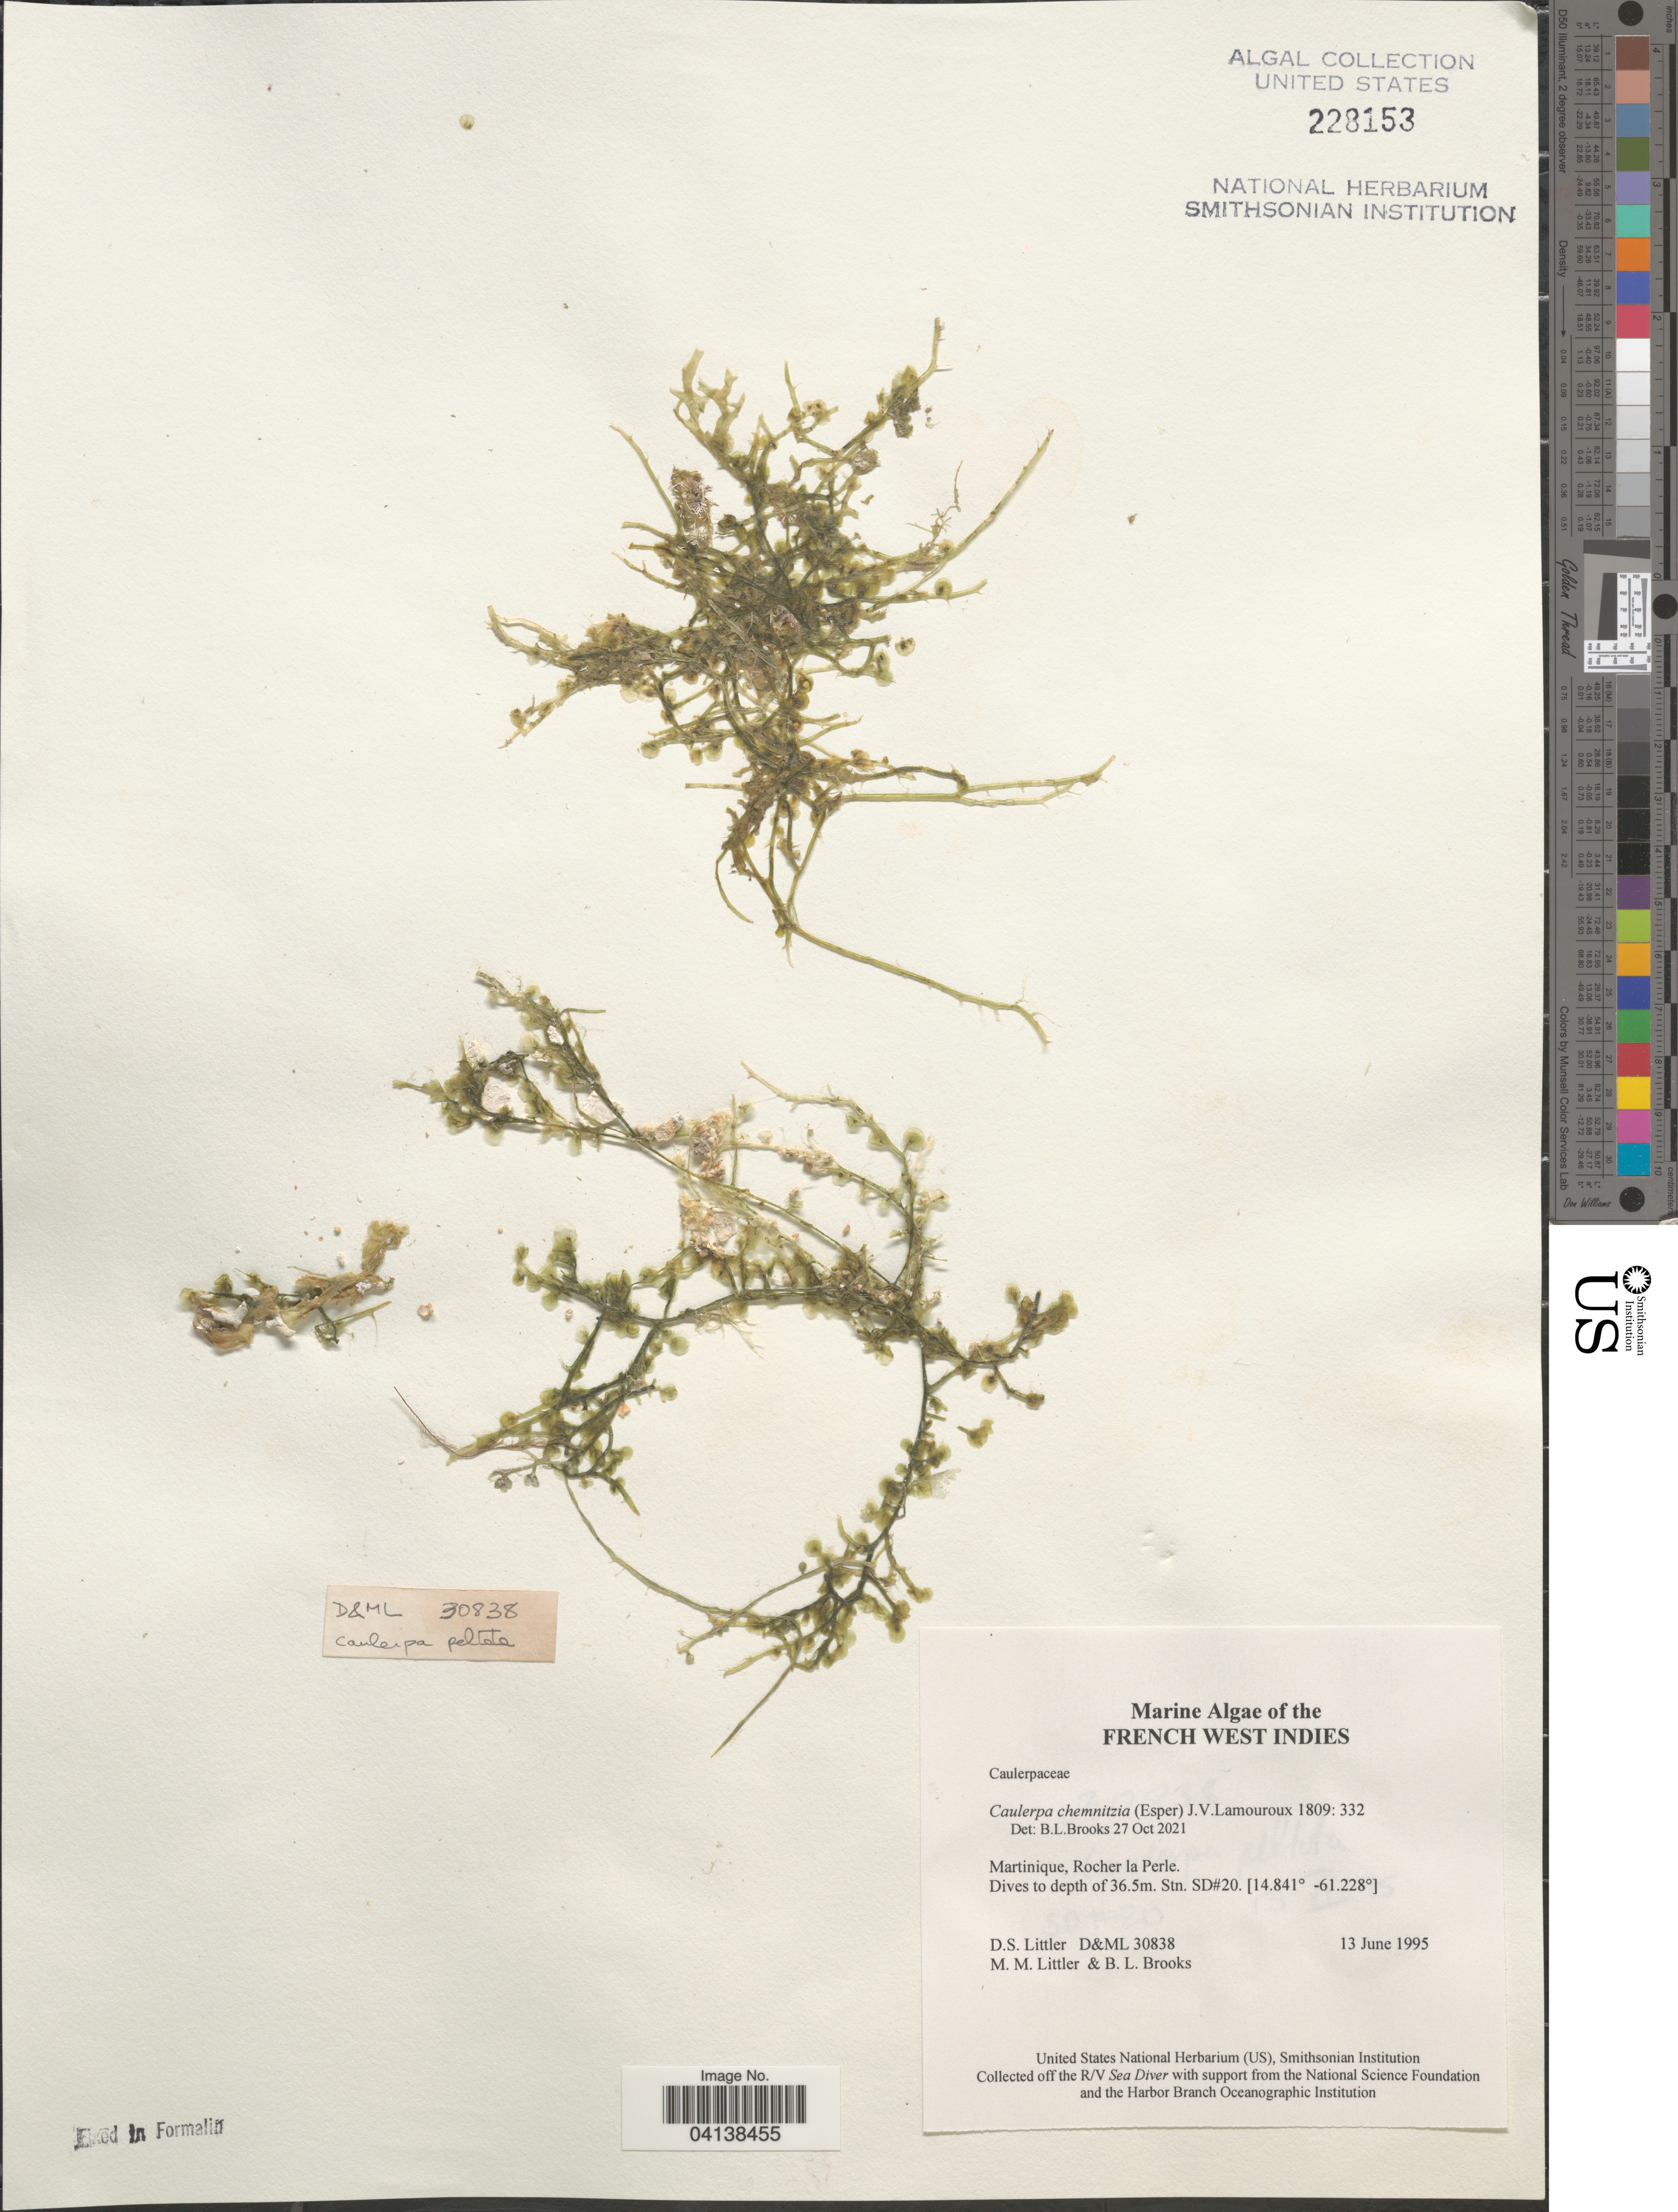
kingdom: Plantae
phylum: Chlorophyta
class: Ulvophyceae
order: Bryopsidales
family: Caulerpaceae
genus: Caulerpa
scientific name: Caulerpa chemnitzia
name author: (Esper) J.V.Lamouroux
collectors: D. S. Littler & B. Brooks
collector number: D&ML 30838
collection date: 1995-06-13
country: Martinique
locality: French West Indies. Rocher la Perle. Stn. SD#20.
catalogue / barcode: US 228153